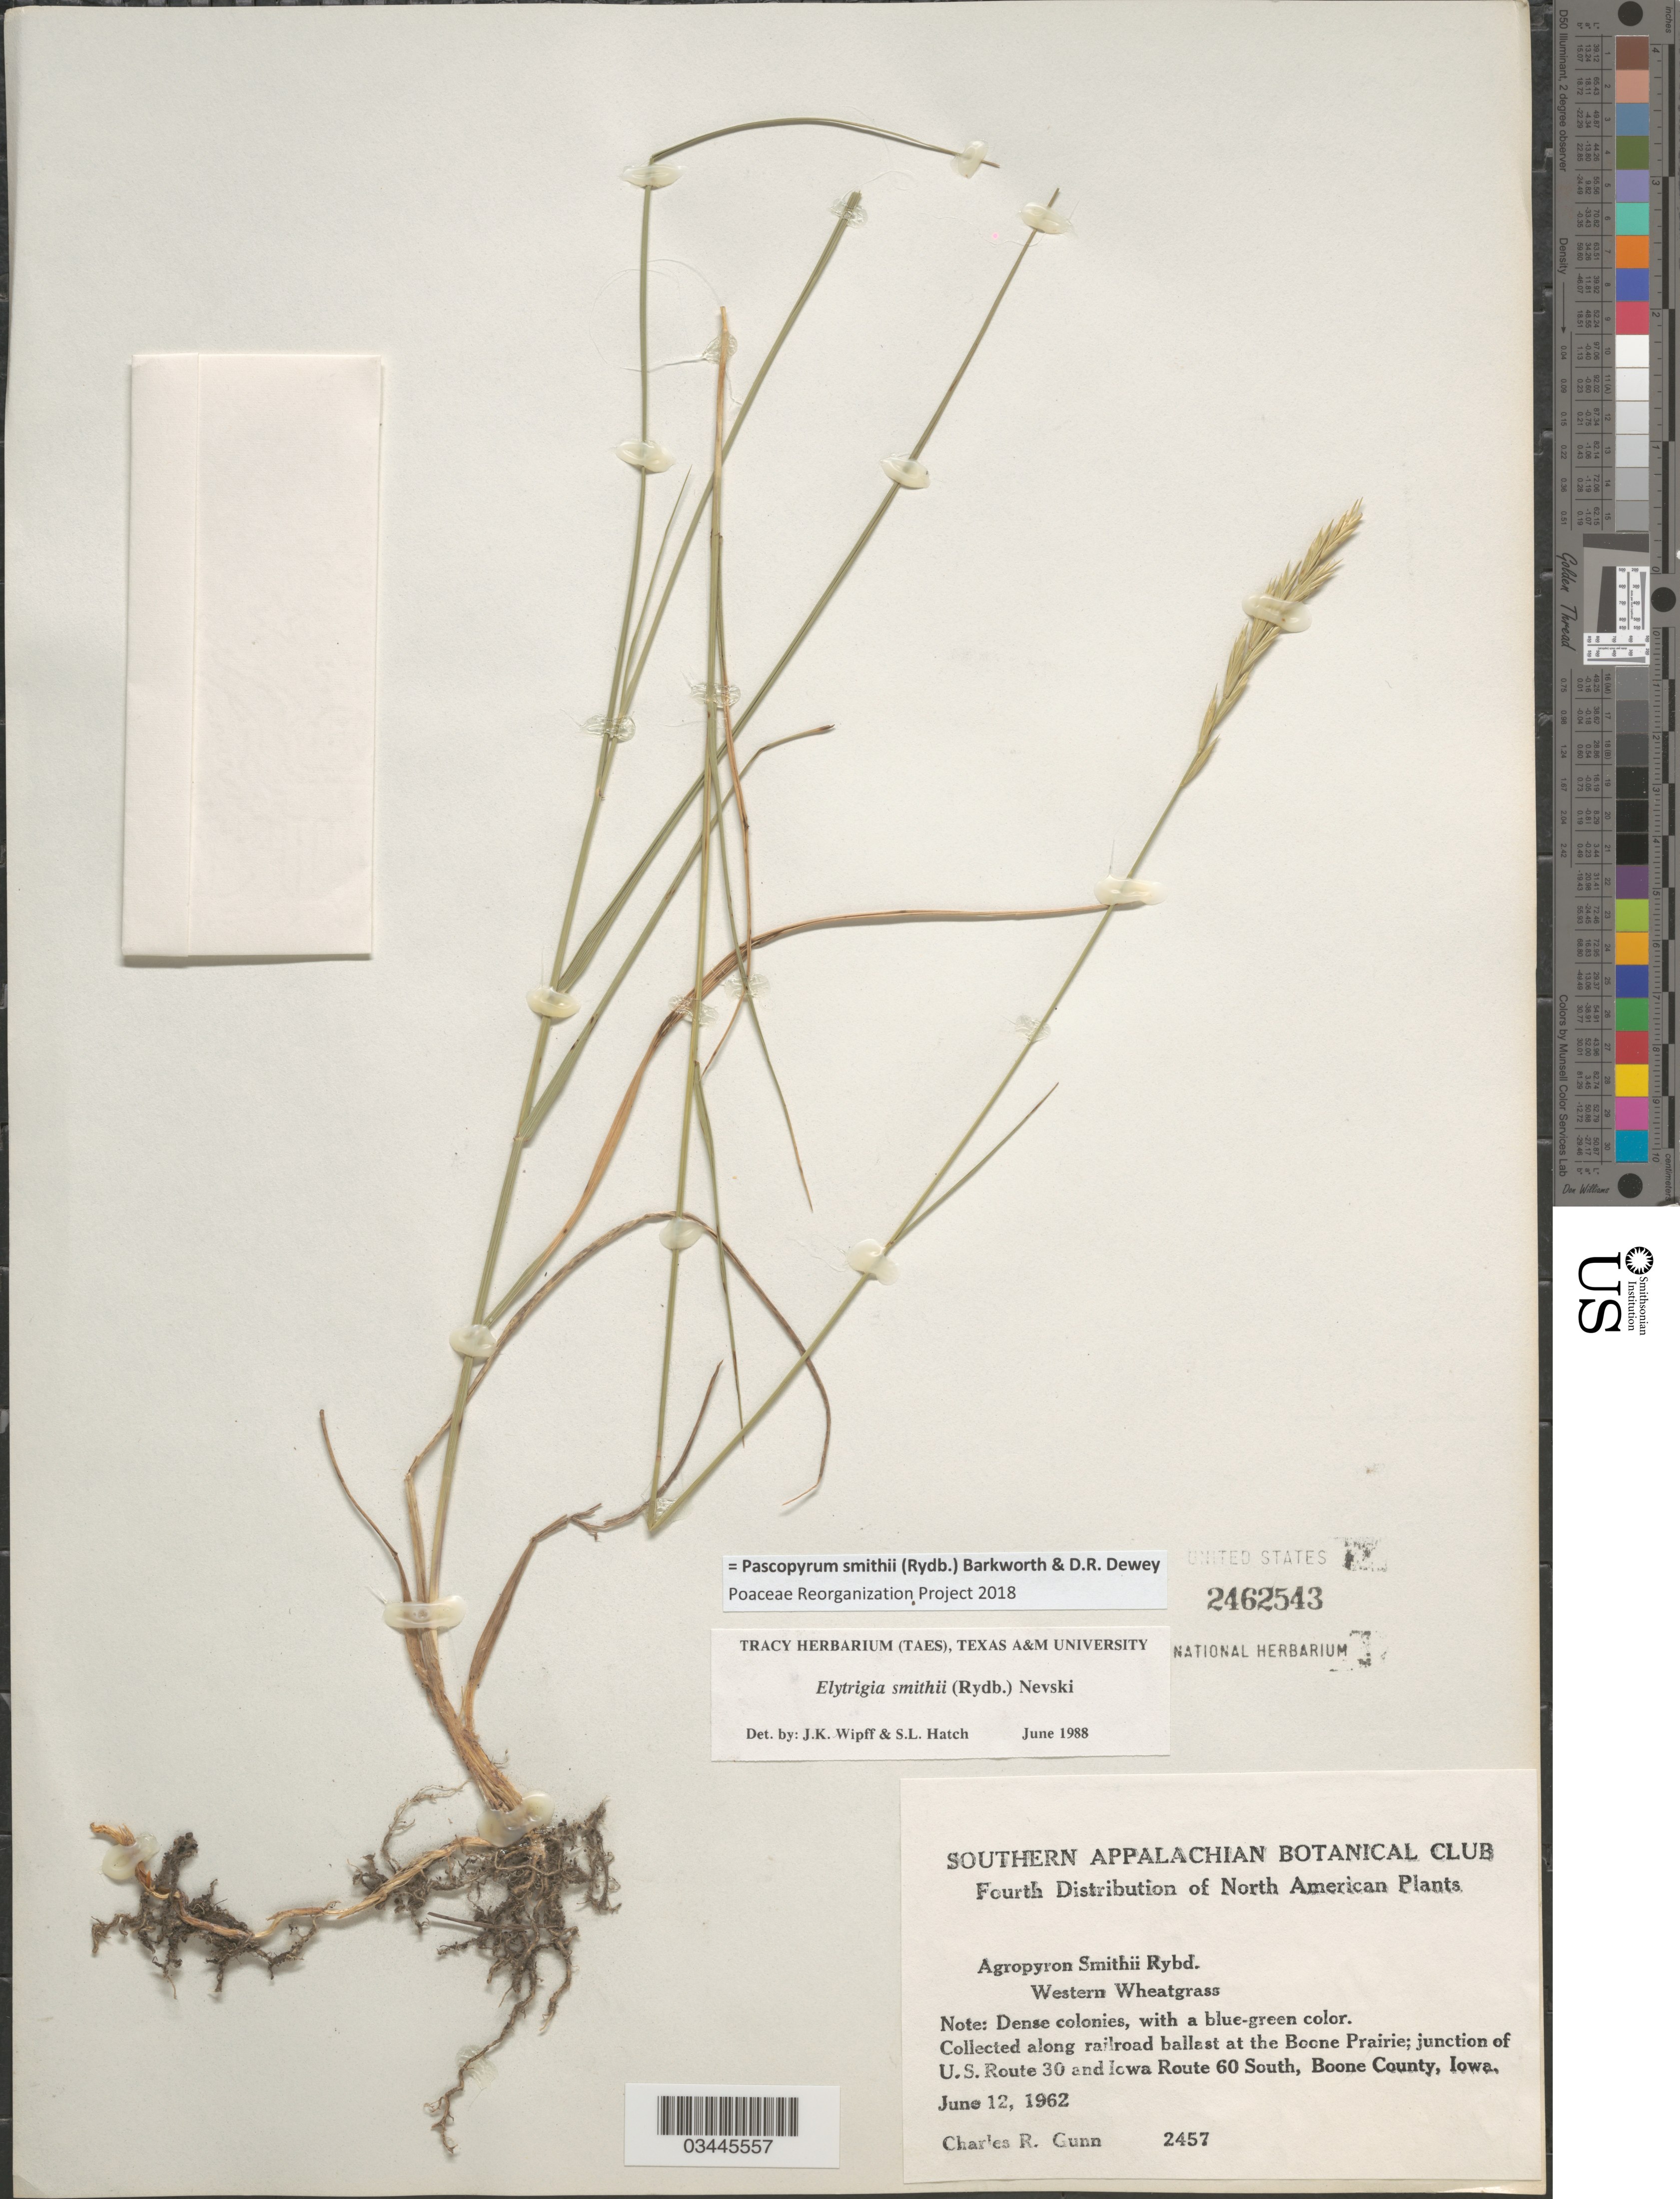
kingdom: Plantae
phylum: Tracheophyta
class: Liliopsida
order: Poales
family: Poaceae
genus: Pascopyrum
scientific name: Pascopyrum smithii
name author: (Rydb.) Barkworth & Dewey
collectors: C. R. Gunn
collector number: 2457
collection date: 1962-06-12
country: United States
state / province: Iowa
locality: Fourth Distribution of North American. [unsure placement] Western Wheatgrass. Along railroad ballast at the Boone Prairie; junction of U.S. Route 30 and Iowa Route 60 South, Boone County.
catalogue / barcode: US 2462543